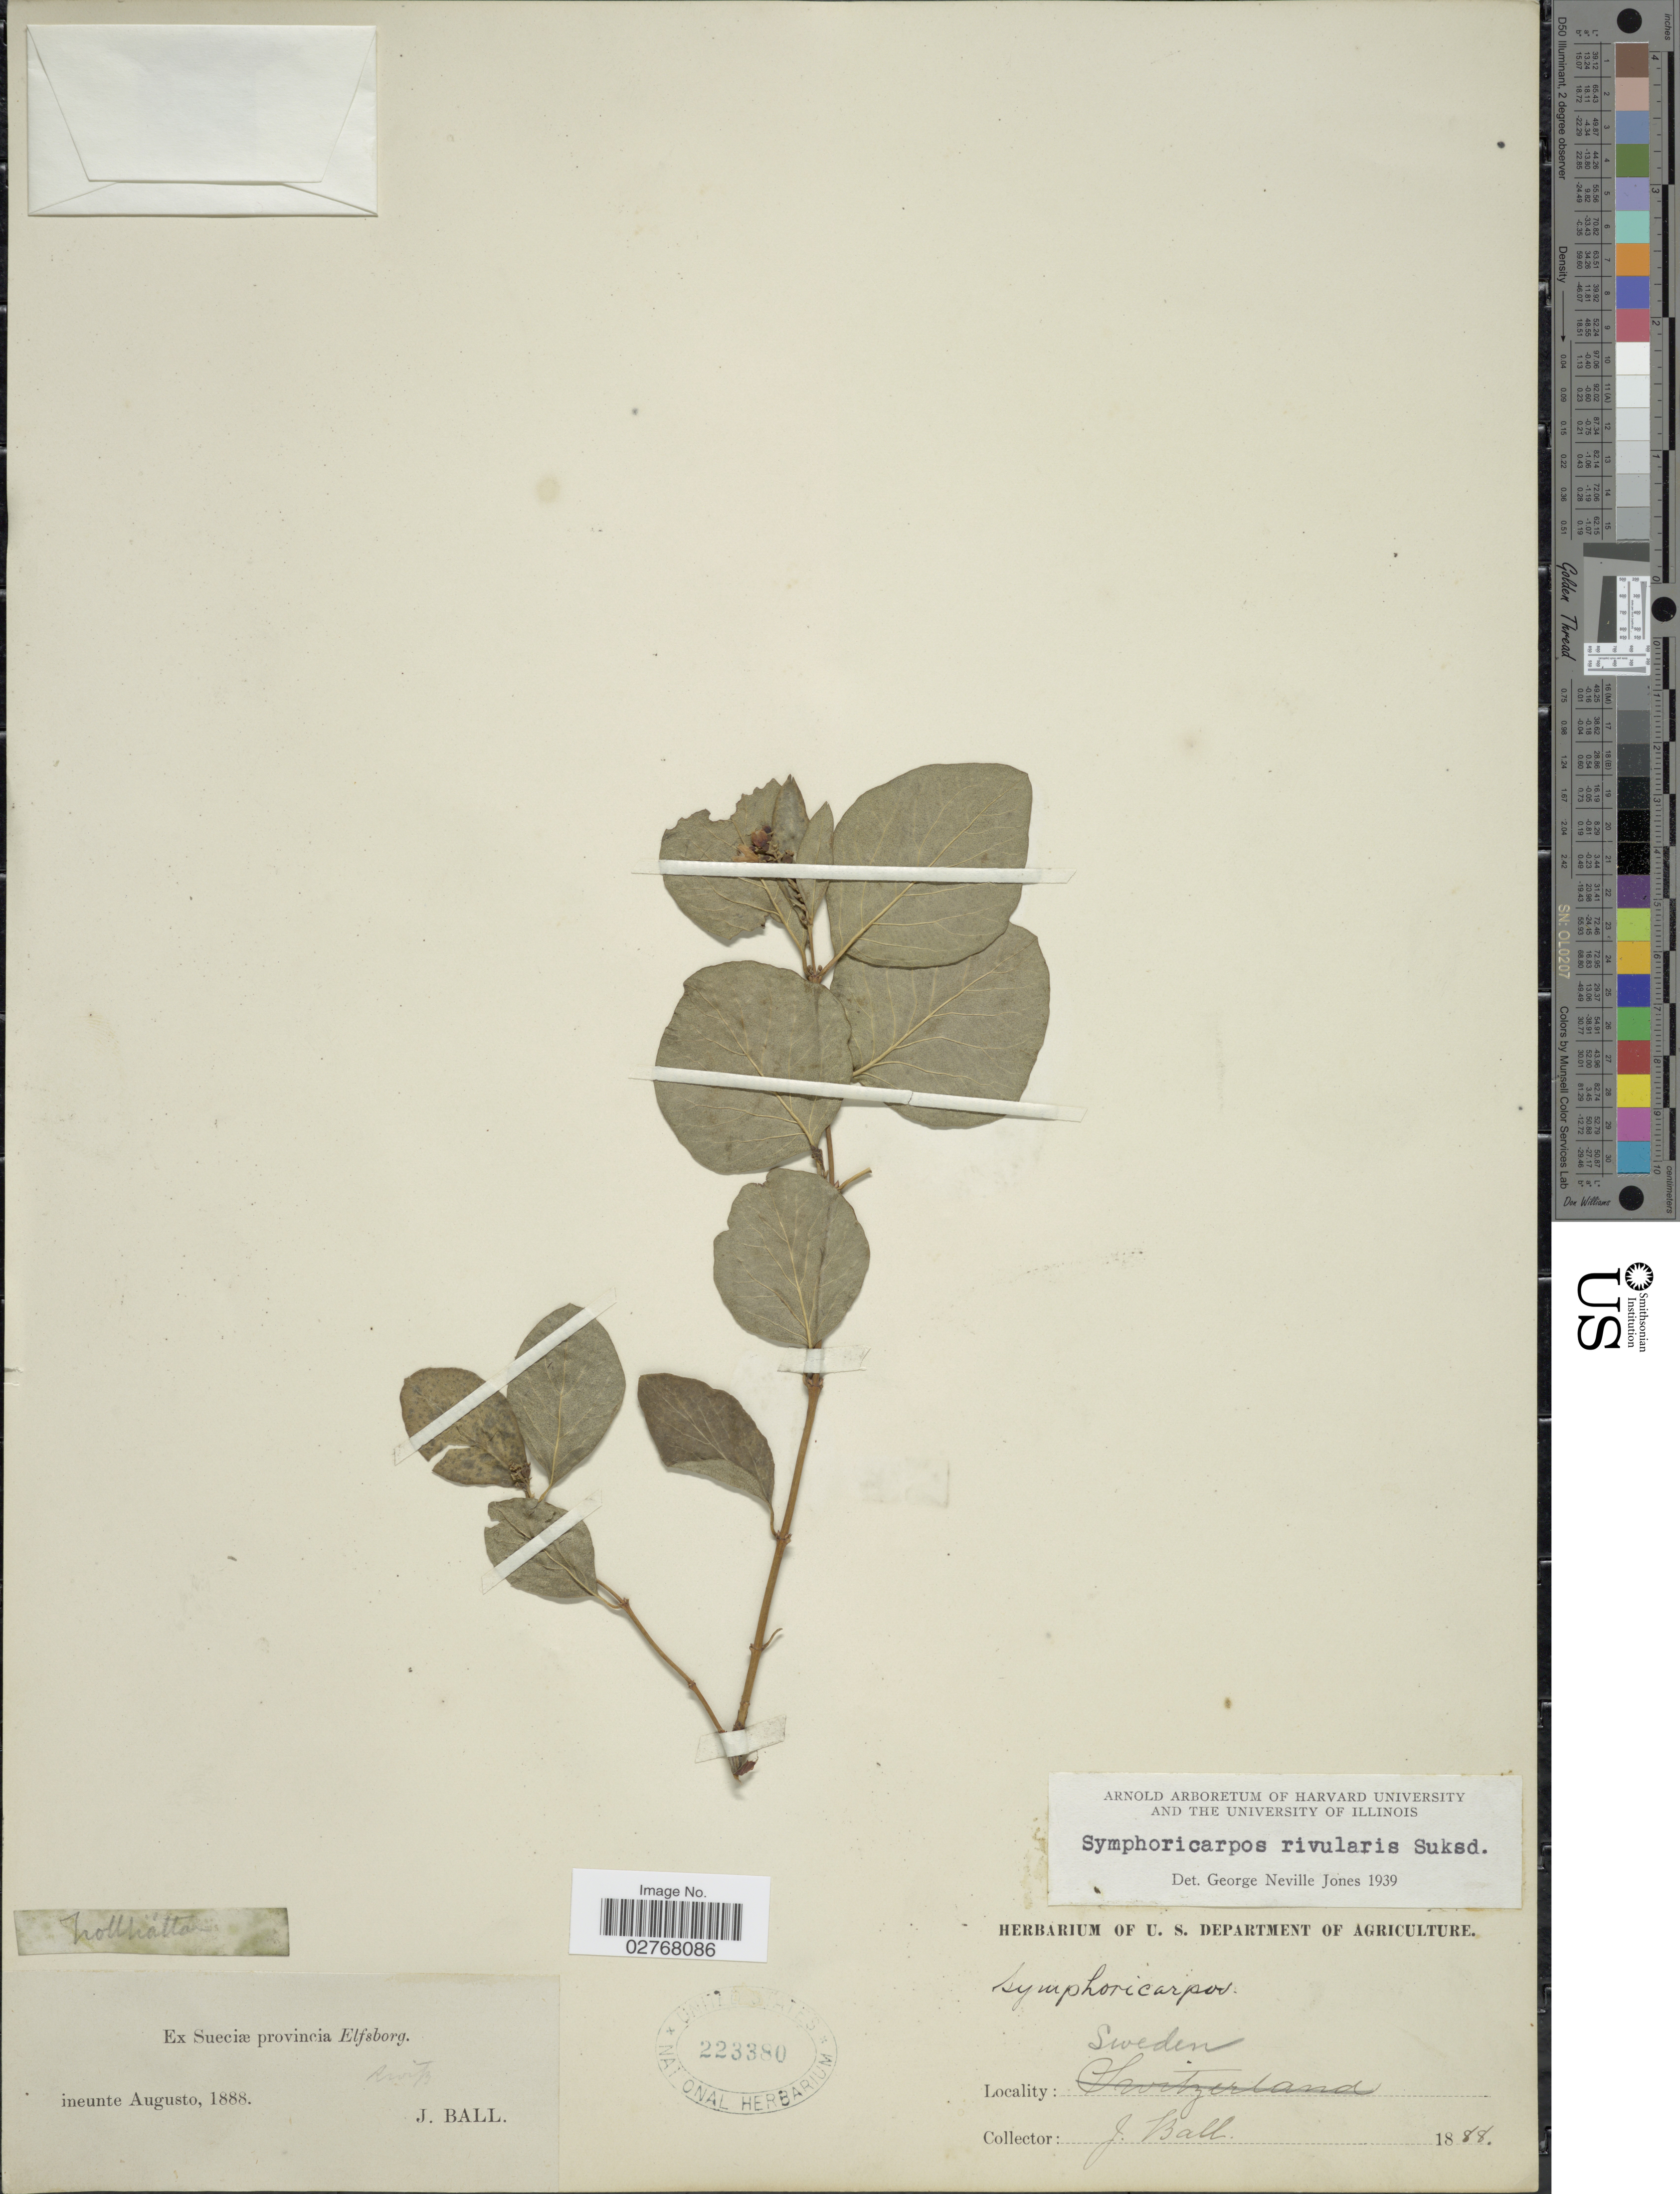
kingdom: Plantae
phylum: Tracheophyta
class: Magnoliopsida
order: Dipsacales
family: Caprifoliaceae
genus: Symphoricarpos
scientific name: Symphoricarpos rivularis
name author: Suksd.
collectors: J. Ball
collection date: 1888-08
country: Sweden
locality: Sueciæ provincia Elfsborg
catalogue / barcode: US 223380